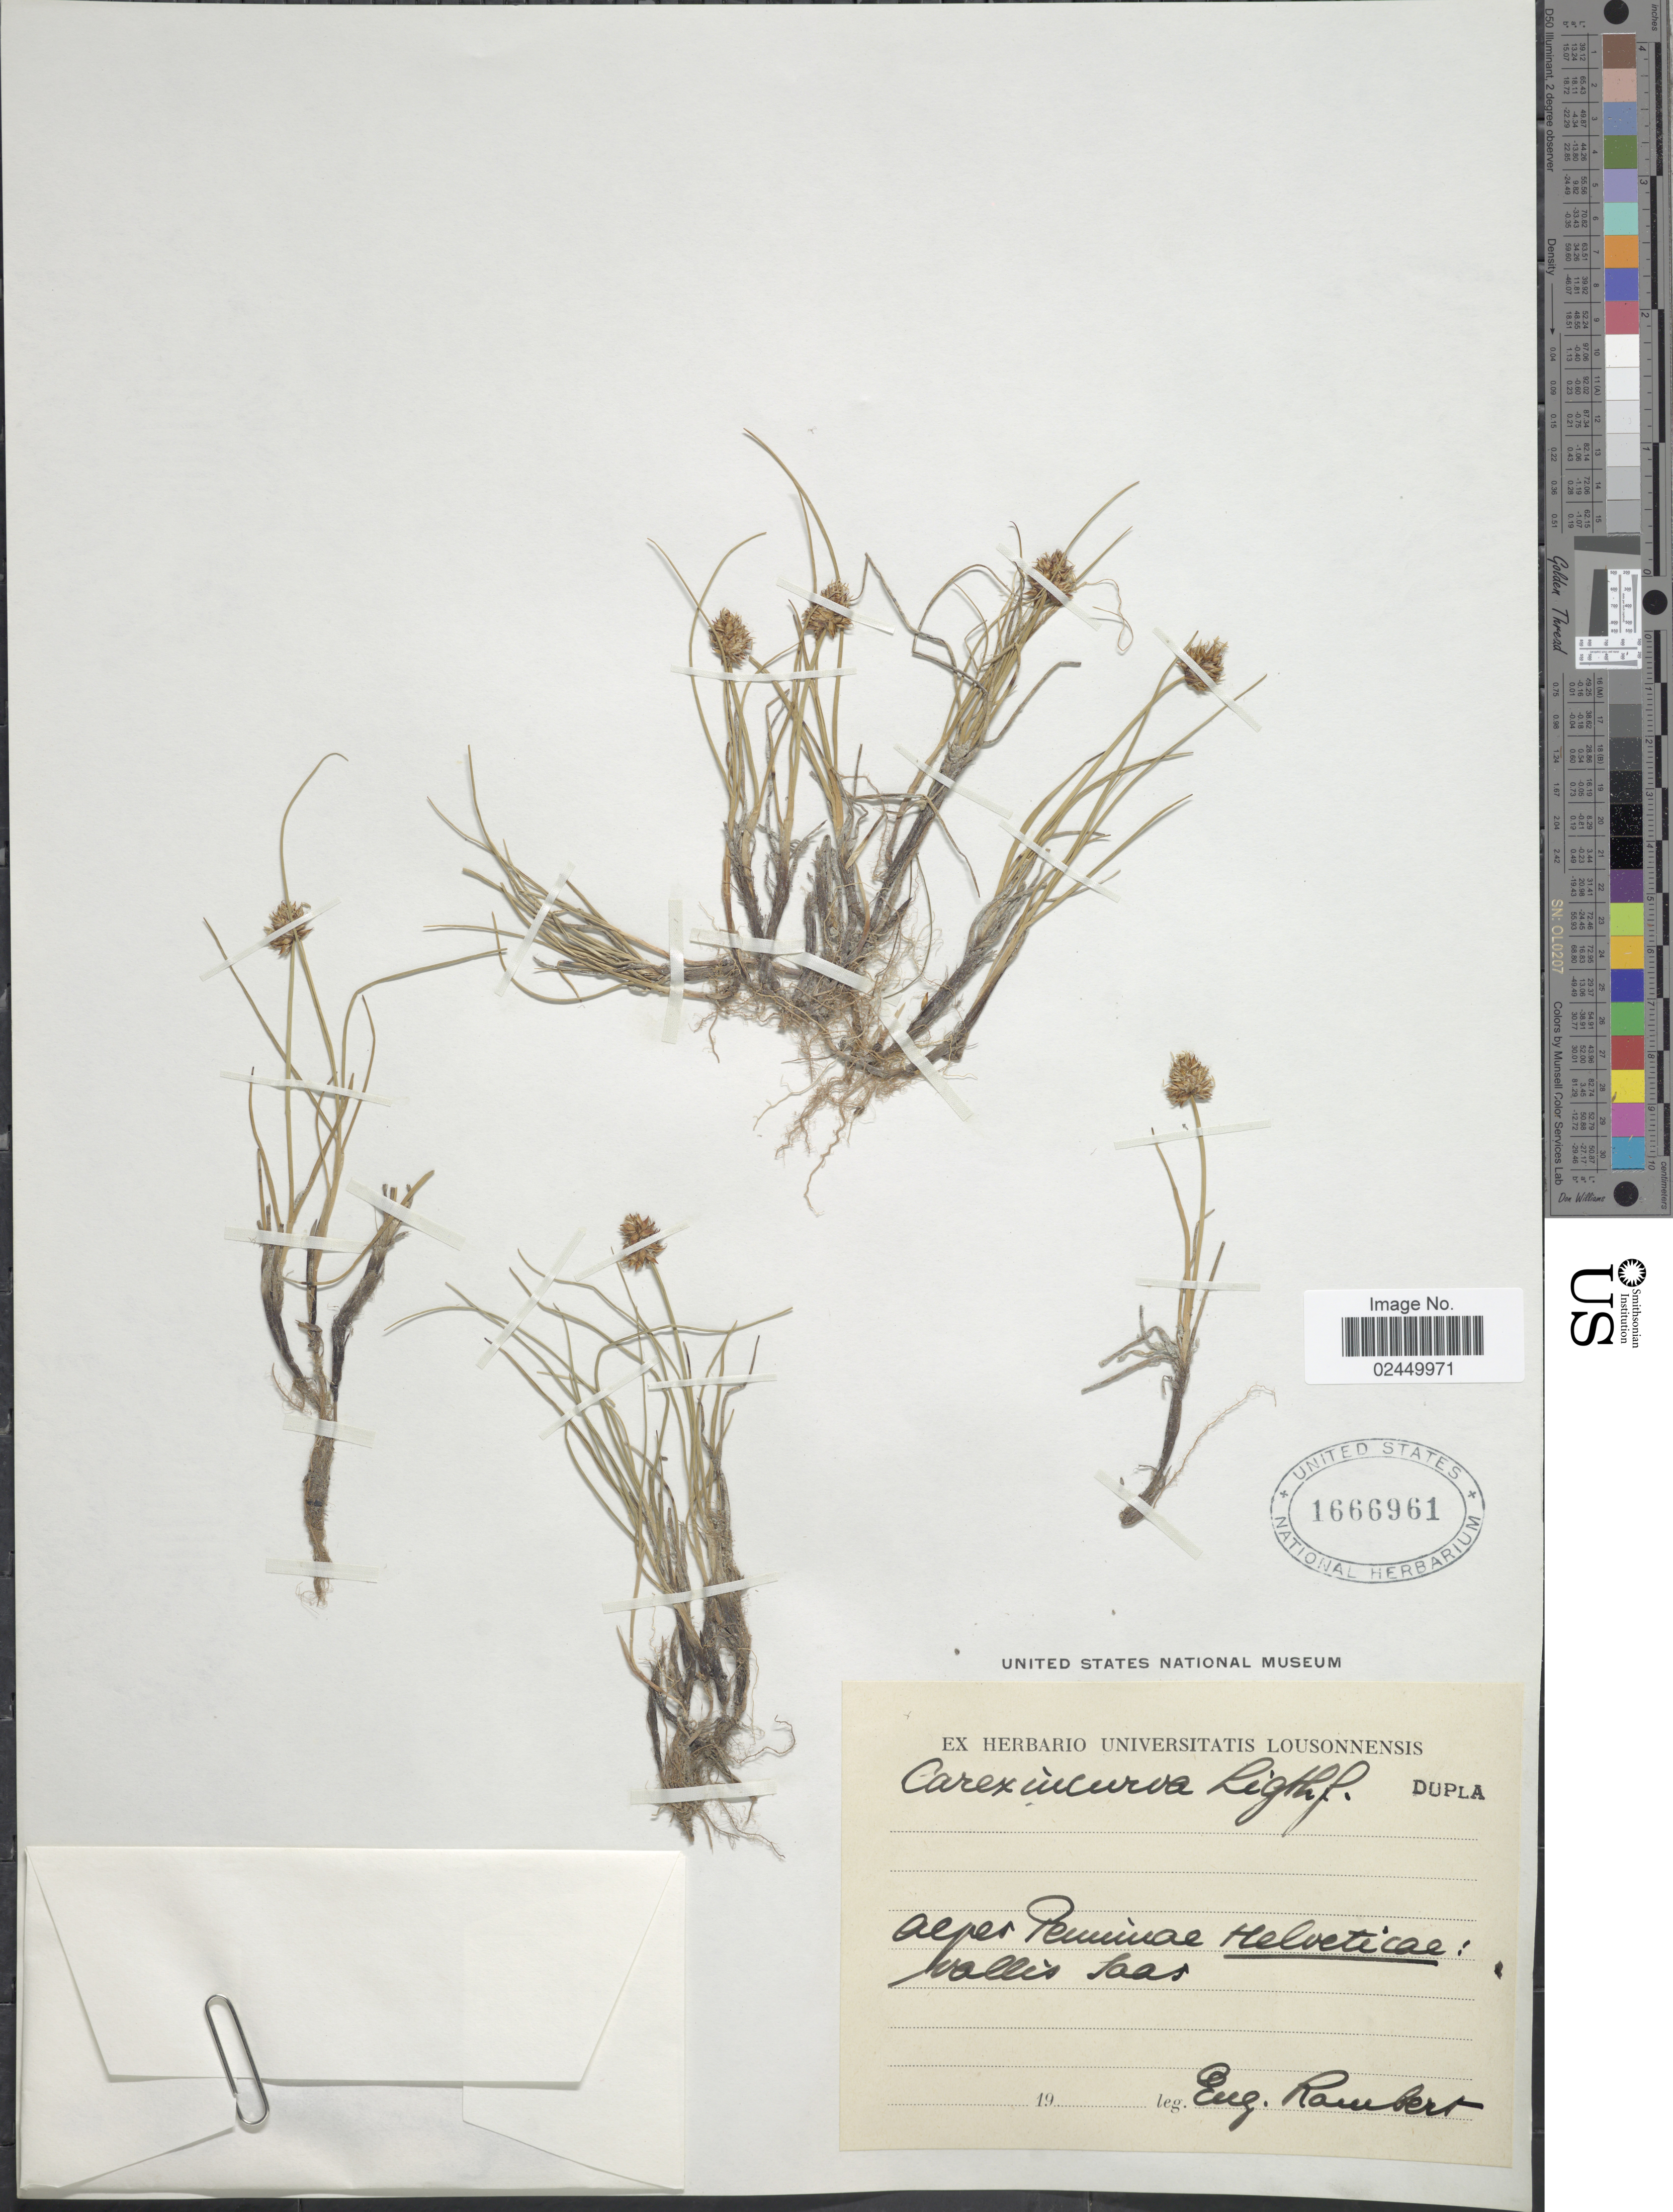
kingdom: Plantae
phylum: Tracheophyta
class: Liliopsida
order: Poales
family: Cyperaceae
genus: Carex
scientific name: Carex maritima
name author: Gunnerus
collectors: E. Rambert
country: Switzerland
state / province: Valais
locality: Alper Penninae Helveticae: vallis Saas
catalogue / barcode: US 1666961